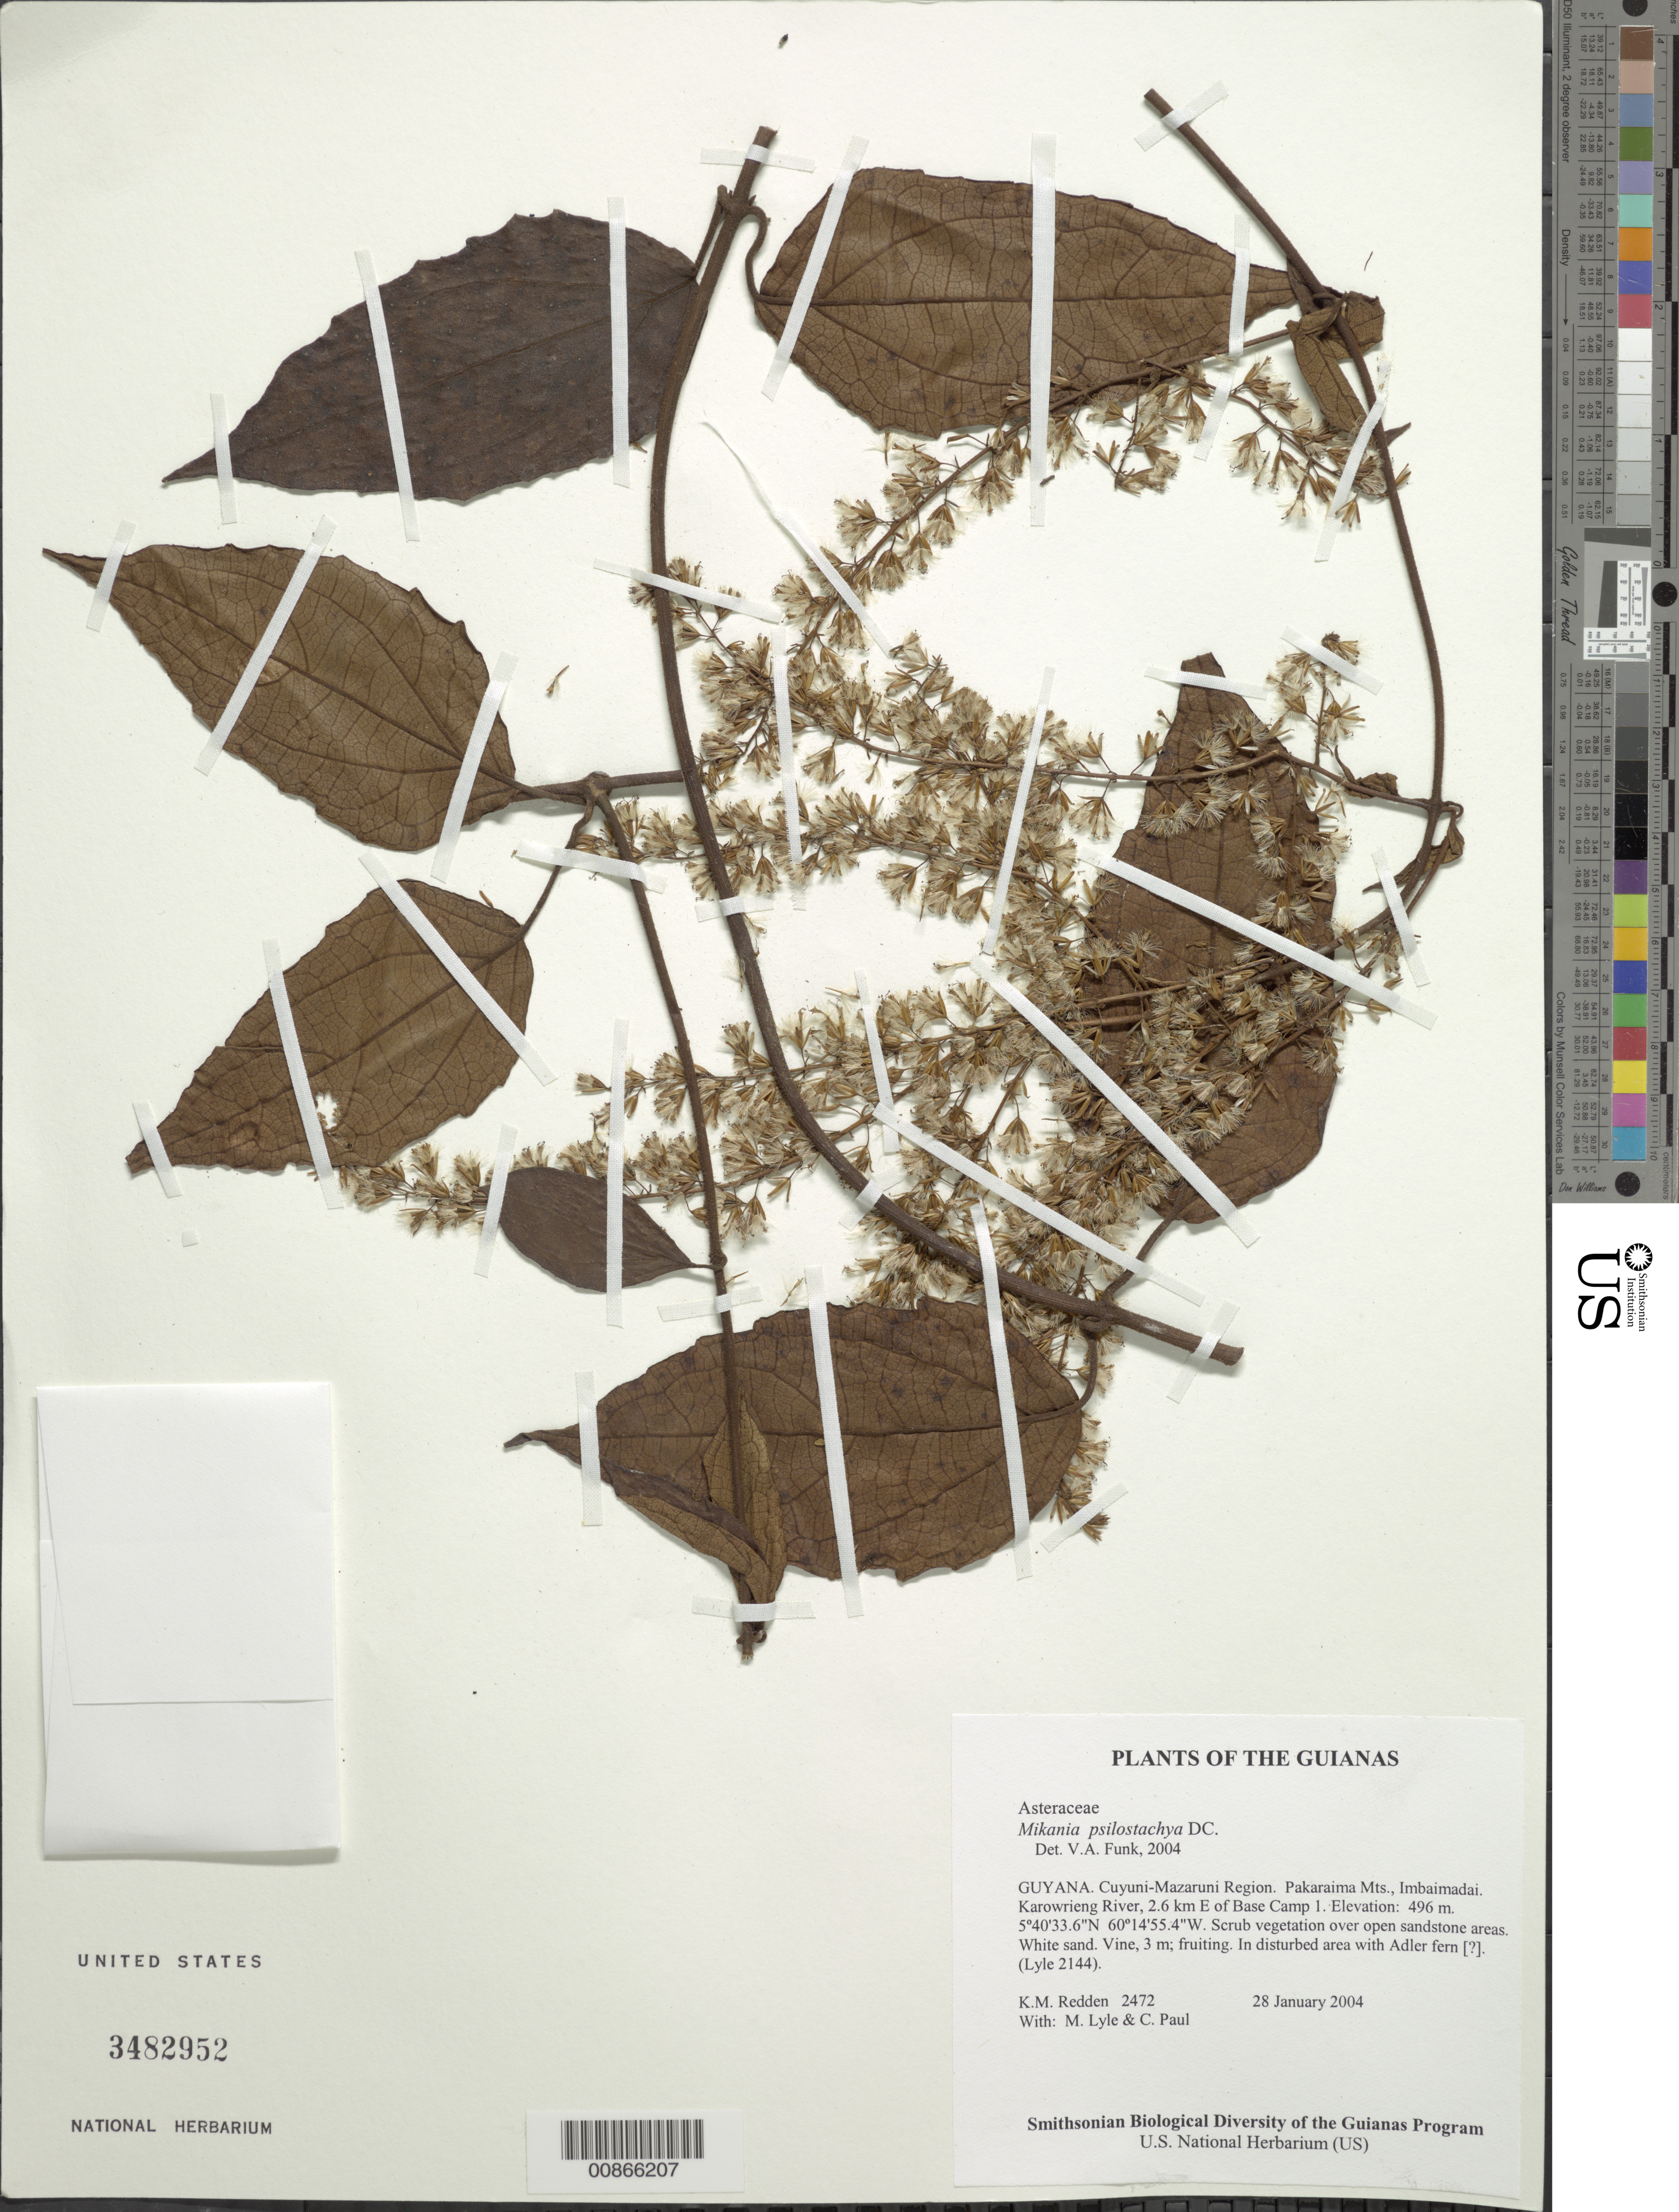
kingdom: Plantae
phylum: Tracheophyta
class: Magnoliopsida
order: Asterales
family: Asteraceae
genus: Mikania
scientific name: Mikania psilostachya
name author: DC.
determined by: Funk, Vicki A., (BOT), Smithsonian Institution - National Museum of Natural History (UNITED STATES)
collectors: K. M. Redden, M. Lyle & C. Paul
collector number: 2472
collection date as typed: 28 January 2004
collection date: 2004-01-28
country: Guyana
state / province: Cuyuni-Mazaruni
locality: Pakaraima Mts., Imbaimadai. Karowrieng River, 2.6 km E of Base Camp 1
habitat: Scrub vegetation over open sandstone areas. White sand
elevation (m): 496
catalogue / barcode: US 3482952